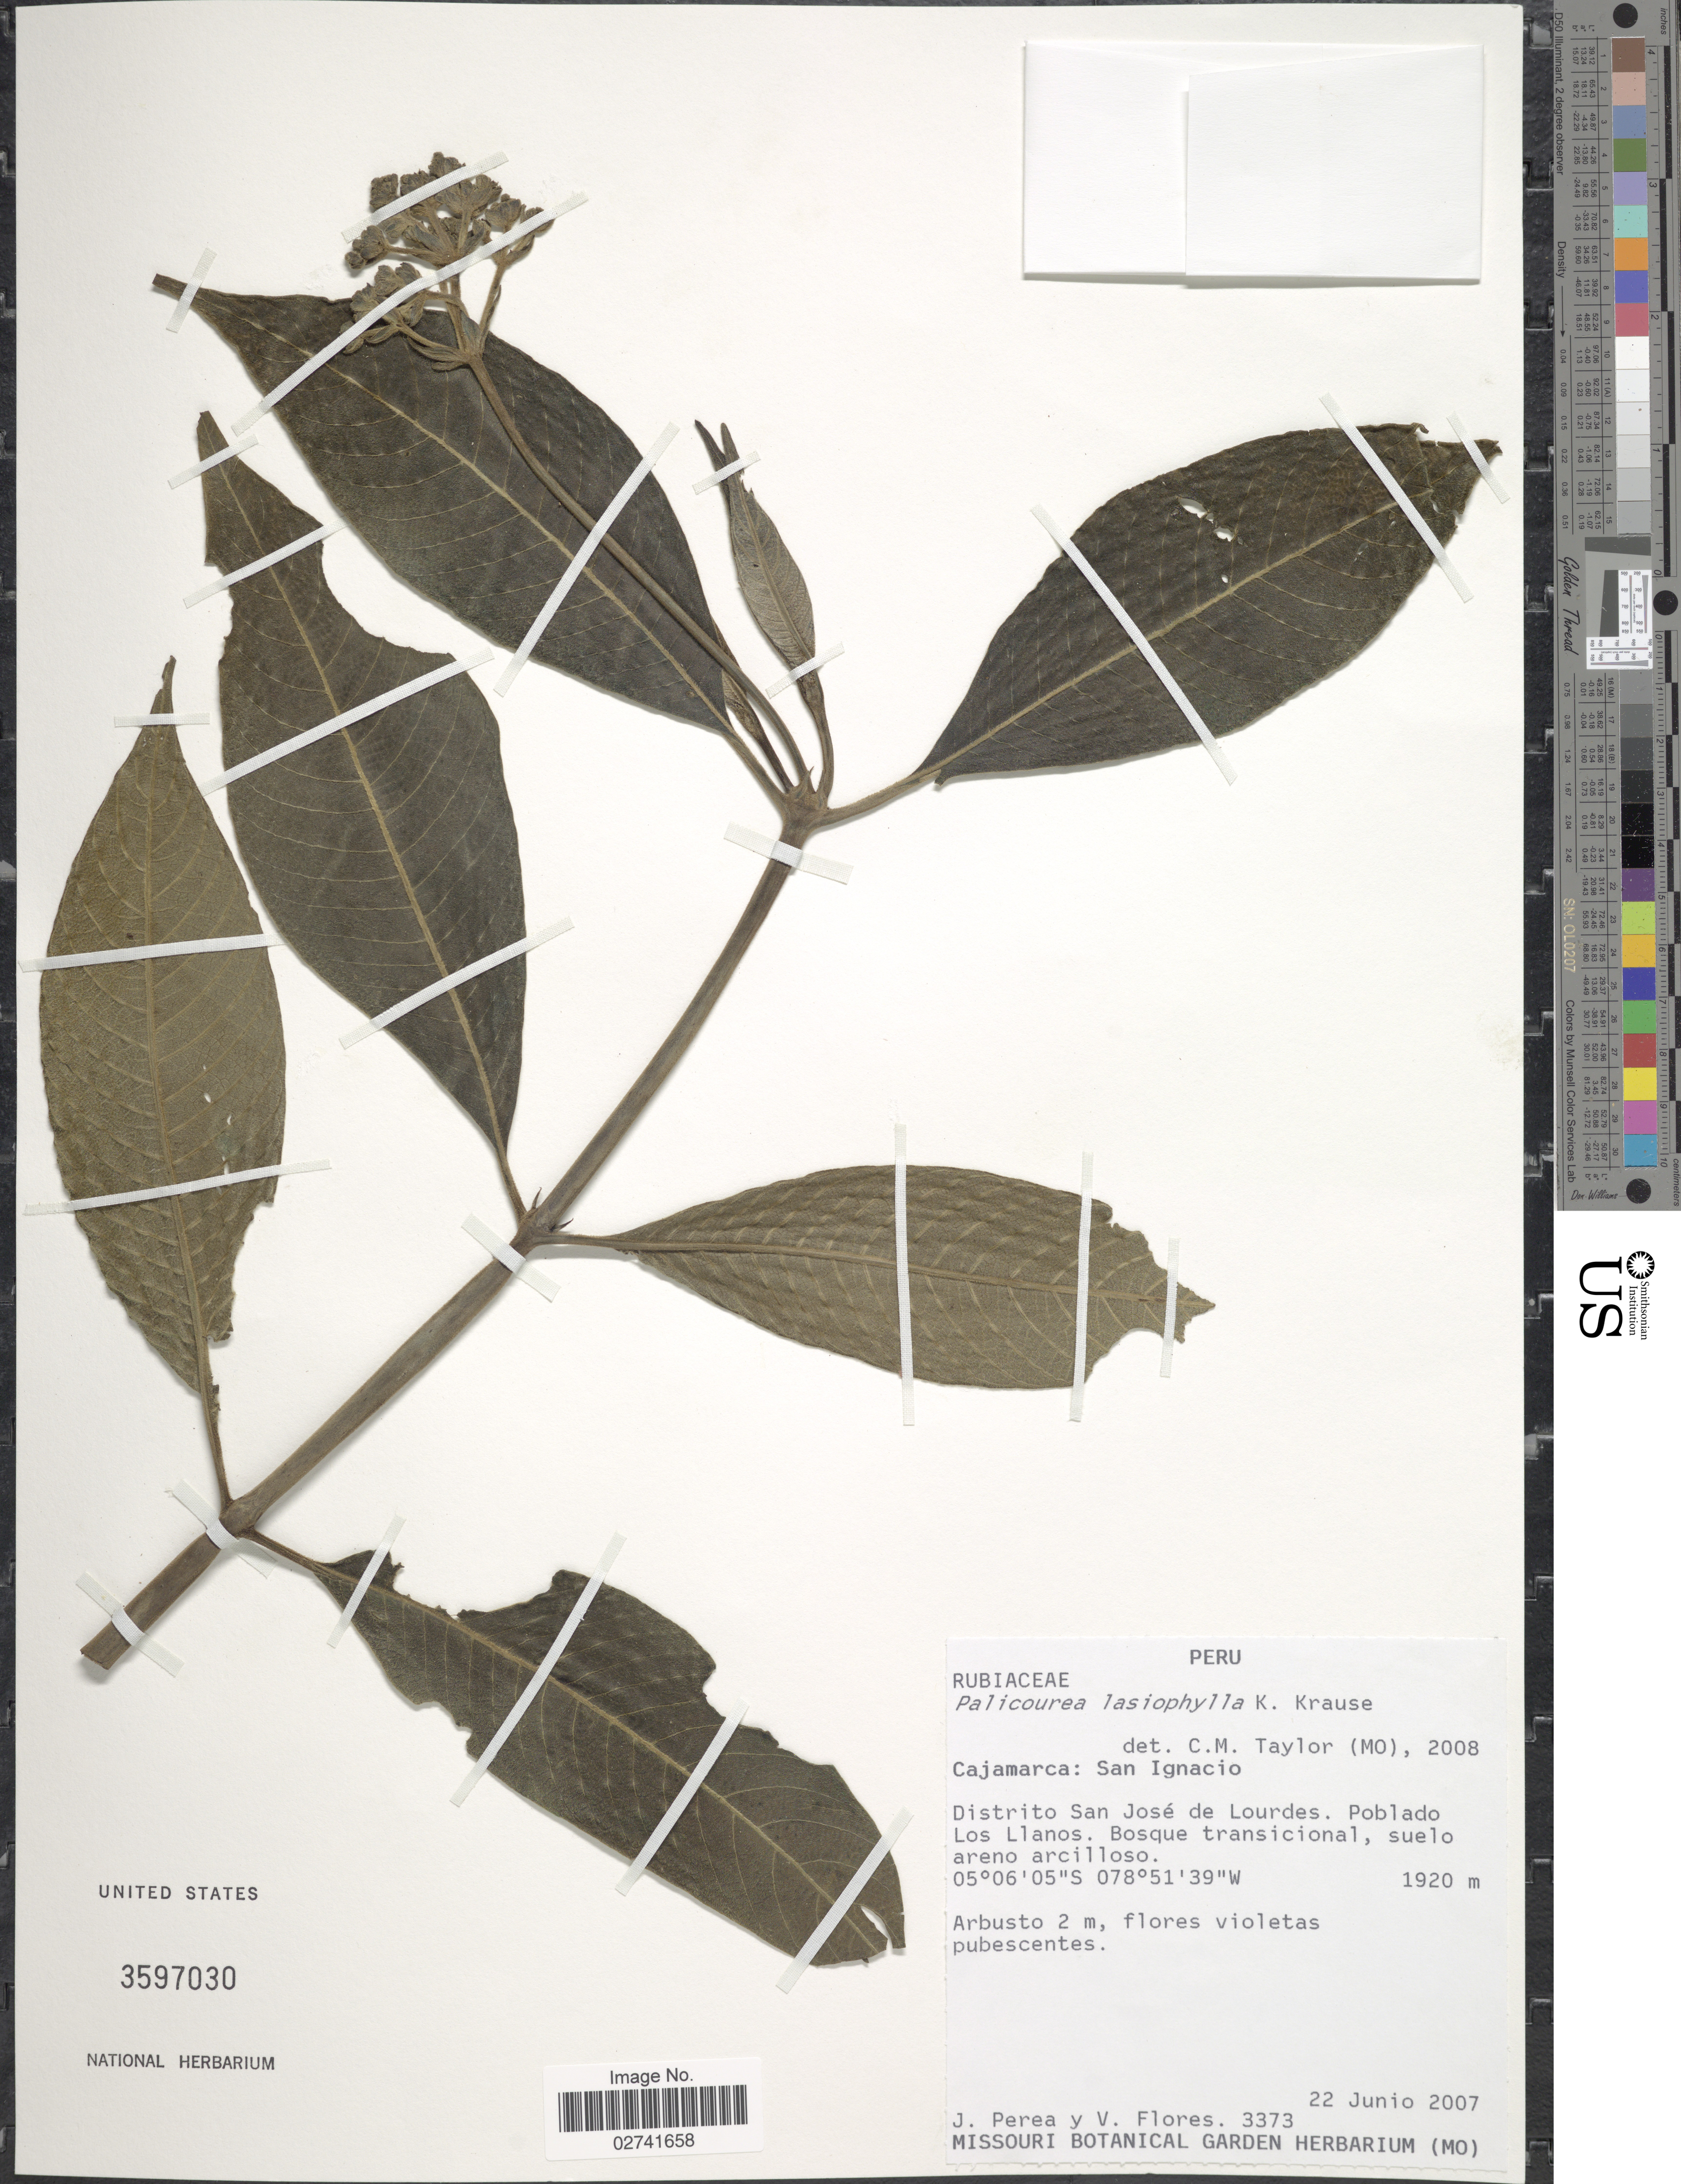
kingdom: Plantae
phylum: Tracheophyta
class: Magnoliopsida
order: Gentianales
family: Rubiaceae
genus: Palicourea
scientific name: Palicourea lasiophylla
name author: K. Krause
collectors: J. Perea & V. Flores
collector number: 3373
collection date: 2007-06-22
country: Peru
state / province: Cajamarca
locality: San Ignacio, Distrito San José de Lourdes. Poblado Los Llanos. Bosque transicional, suelo areno arcilloso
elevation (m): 1920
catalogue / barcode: US 3597030